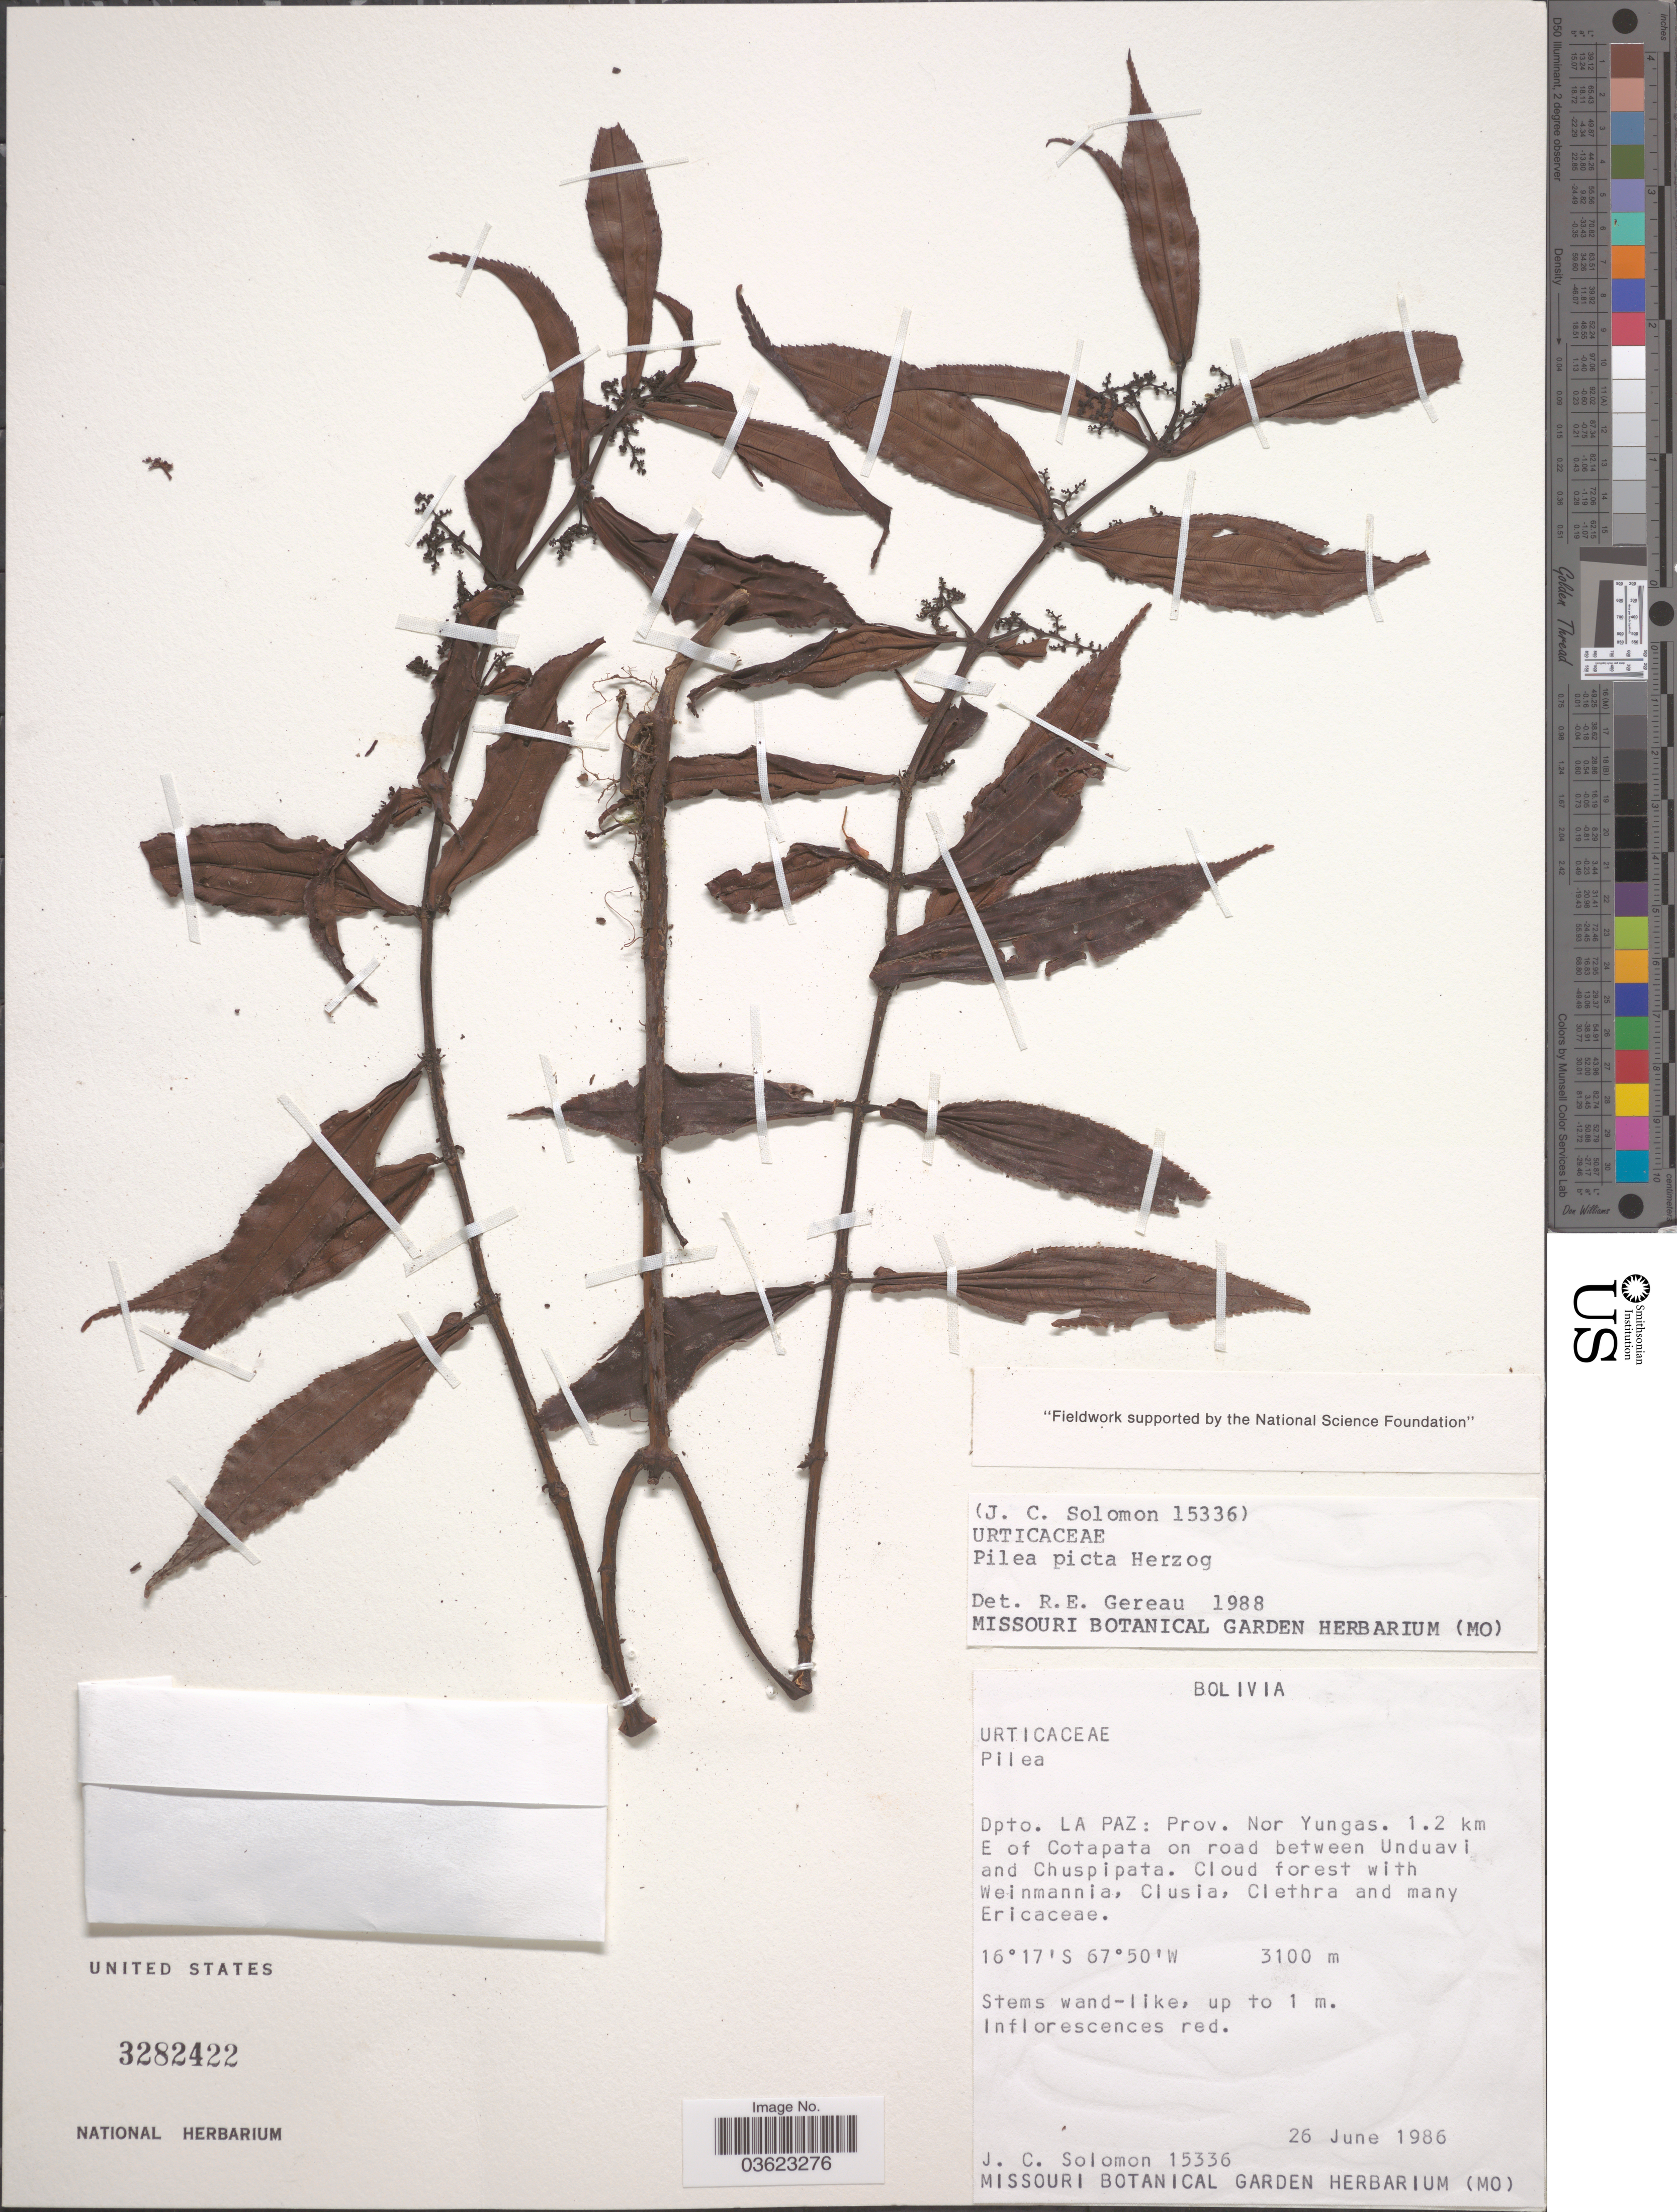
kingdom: Plantae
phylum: Tracheophyta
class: Magnoliopsida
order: Rosales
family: Urticaceae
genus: Pilea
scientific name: Pilea picta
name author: Herzog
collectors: J. C. Solomon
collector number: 15336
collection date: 1986-06-26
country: Bolivia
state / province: La Paz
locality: Dpto. La Paz: Prov. Nor Yungas. 1.2 km E of Cotopata on road between Unduavi and Chuspipata.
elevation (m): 3100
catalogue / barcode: US 3282422